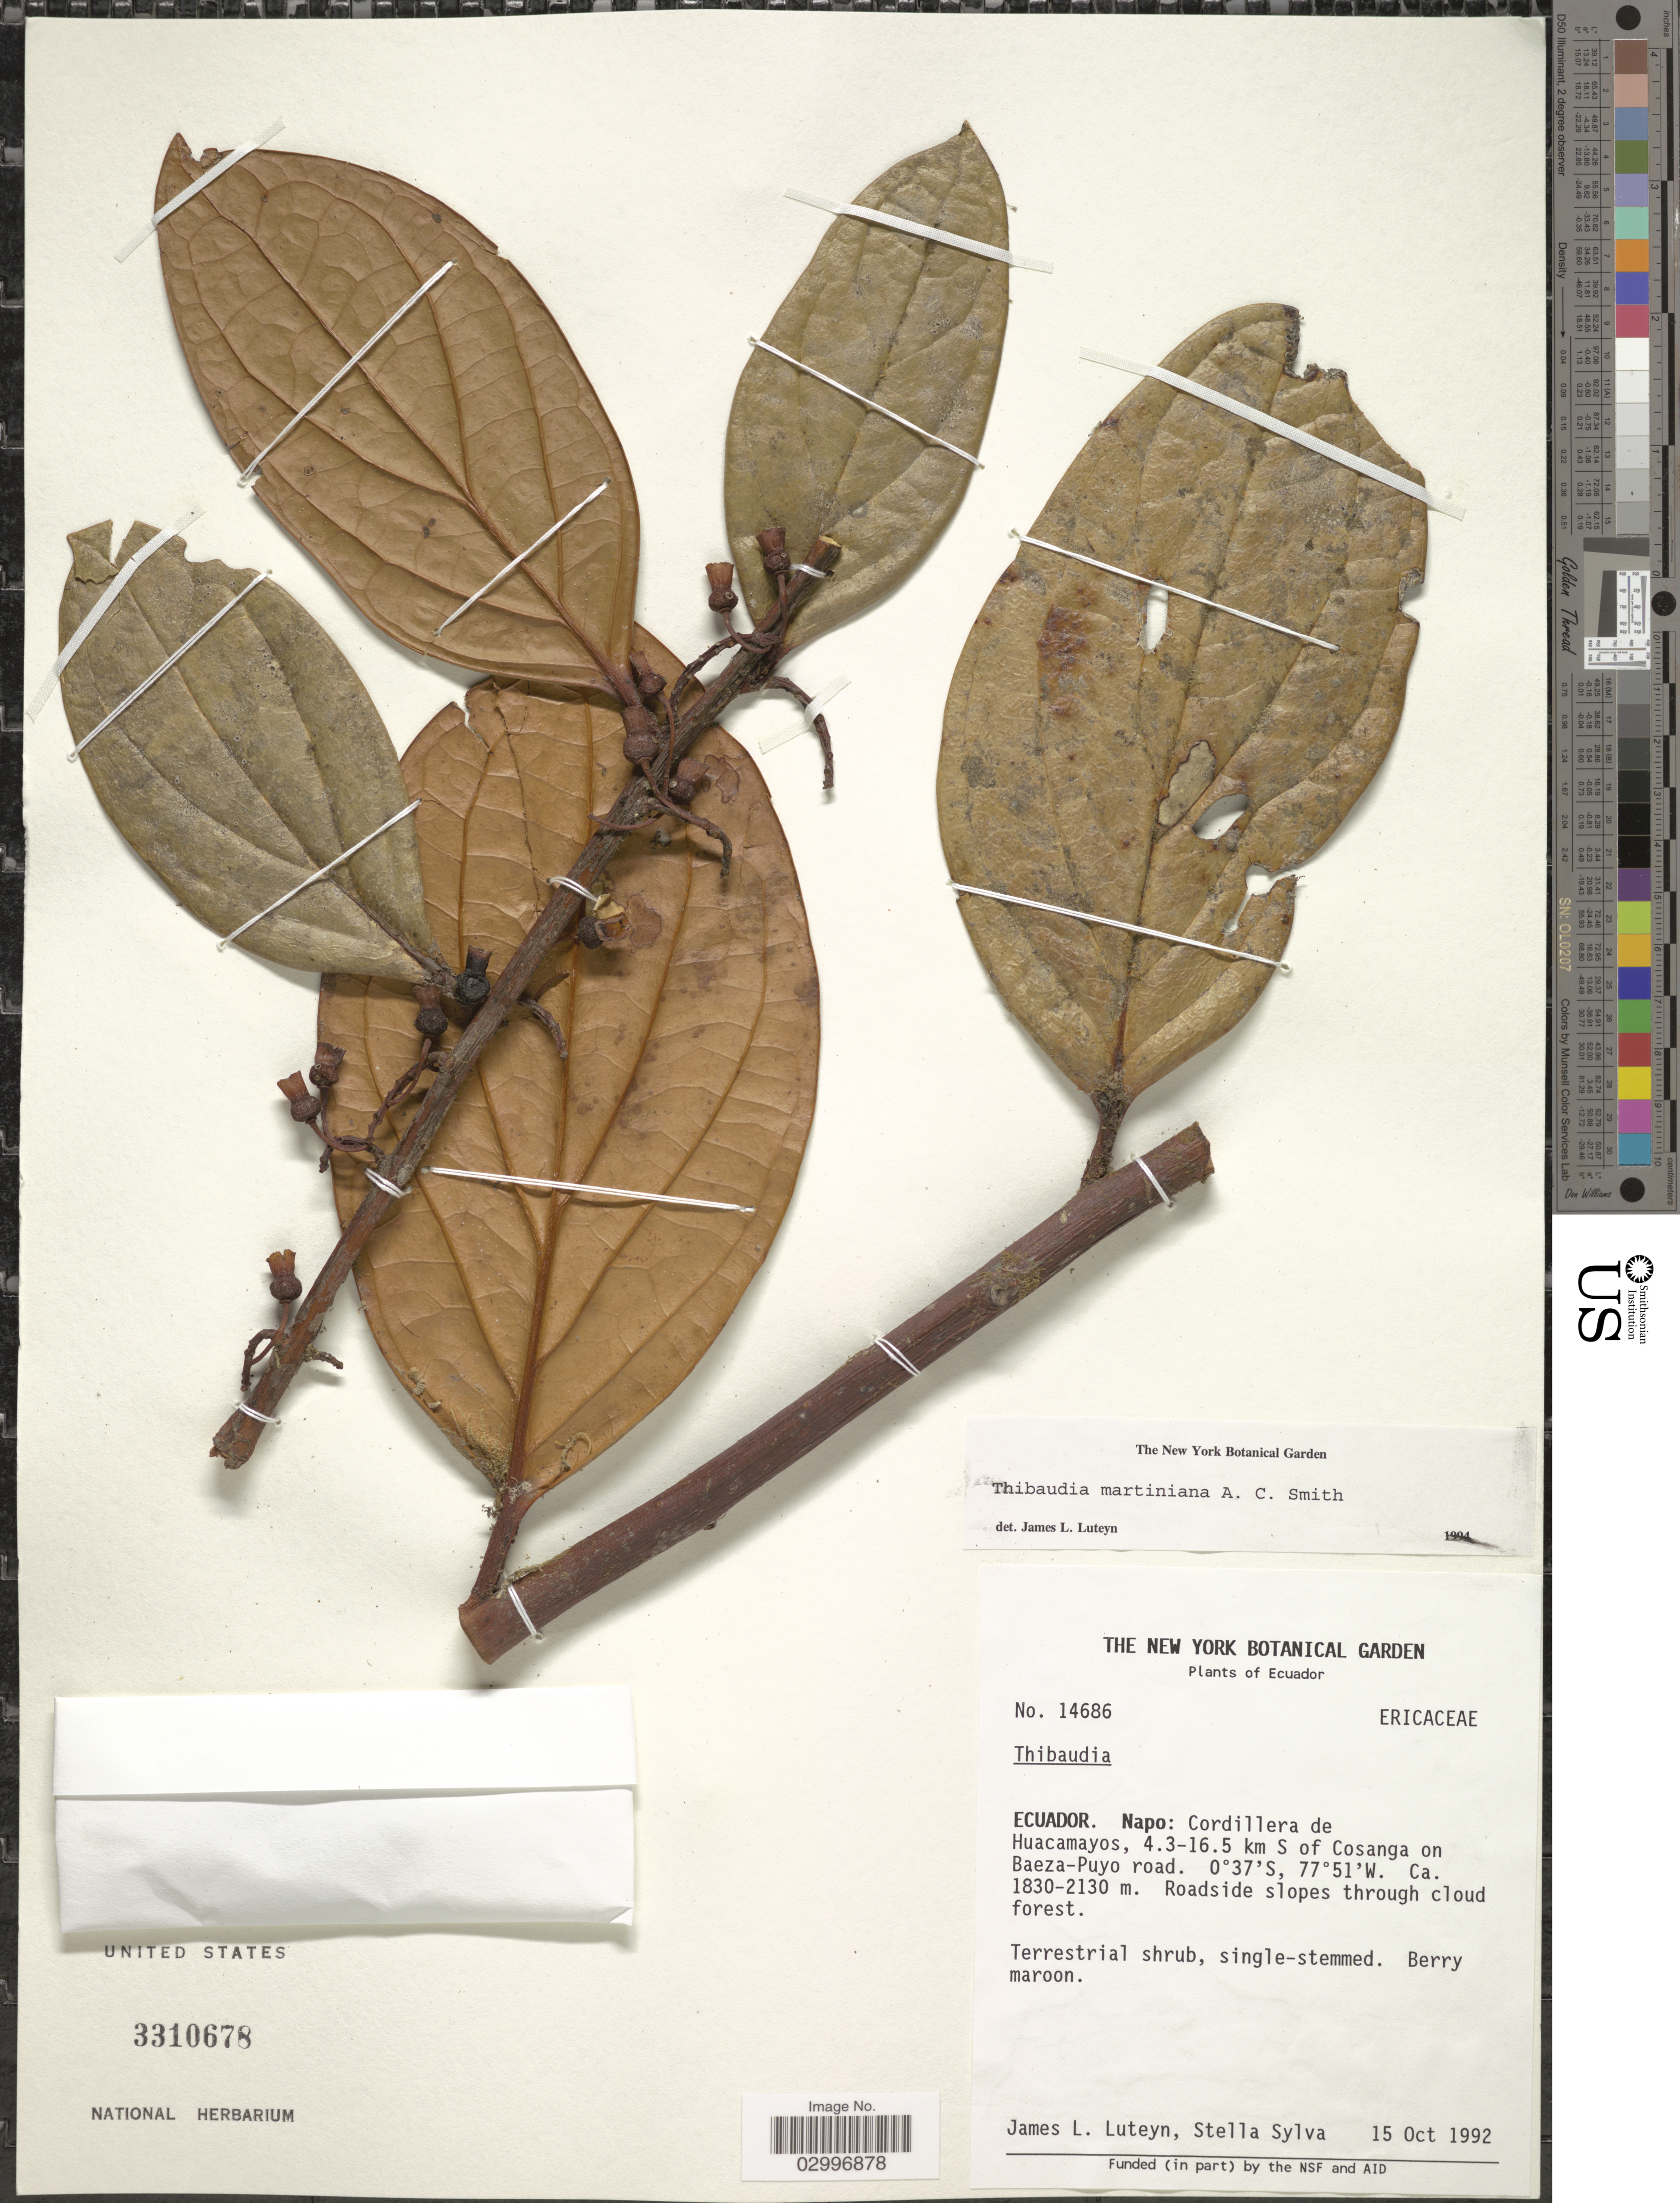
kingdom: Plantae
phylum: Tracheophyta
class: Magnoliopsida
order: Ericales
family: Ericaceae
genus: Thibaudia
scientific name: Thibaudia martiniana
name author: A.C. Sm.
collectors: J. Luteyn & S. Sylva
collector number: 14686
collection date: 1992-10-15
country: Ecuador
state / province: Napo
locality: Cordillera de Huacamayos, 4.3-16.5 km S of Cosanga on Baeza-Puyo road.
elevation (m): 1830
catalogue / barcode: US 3310678